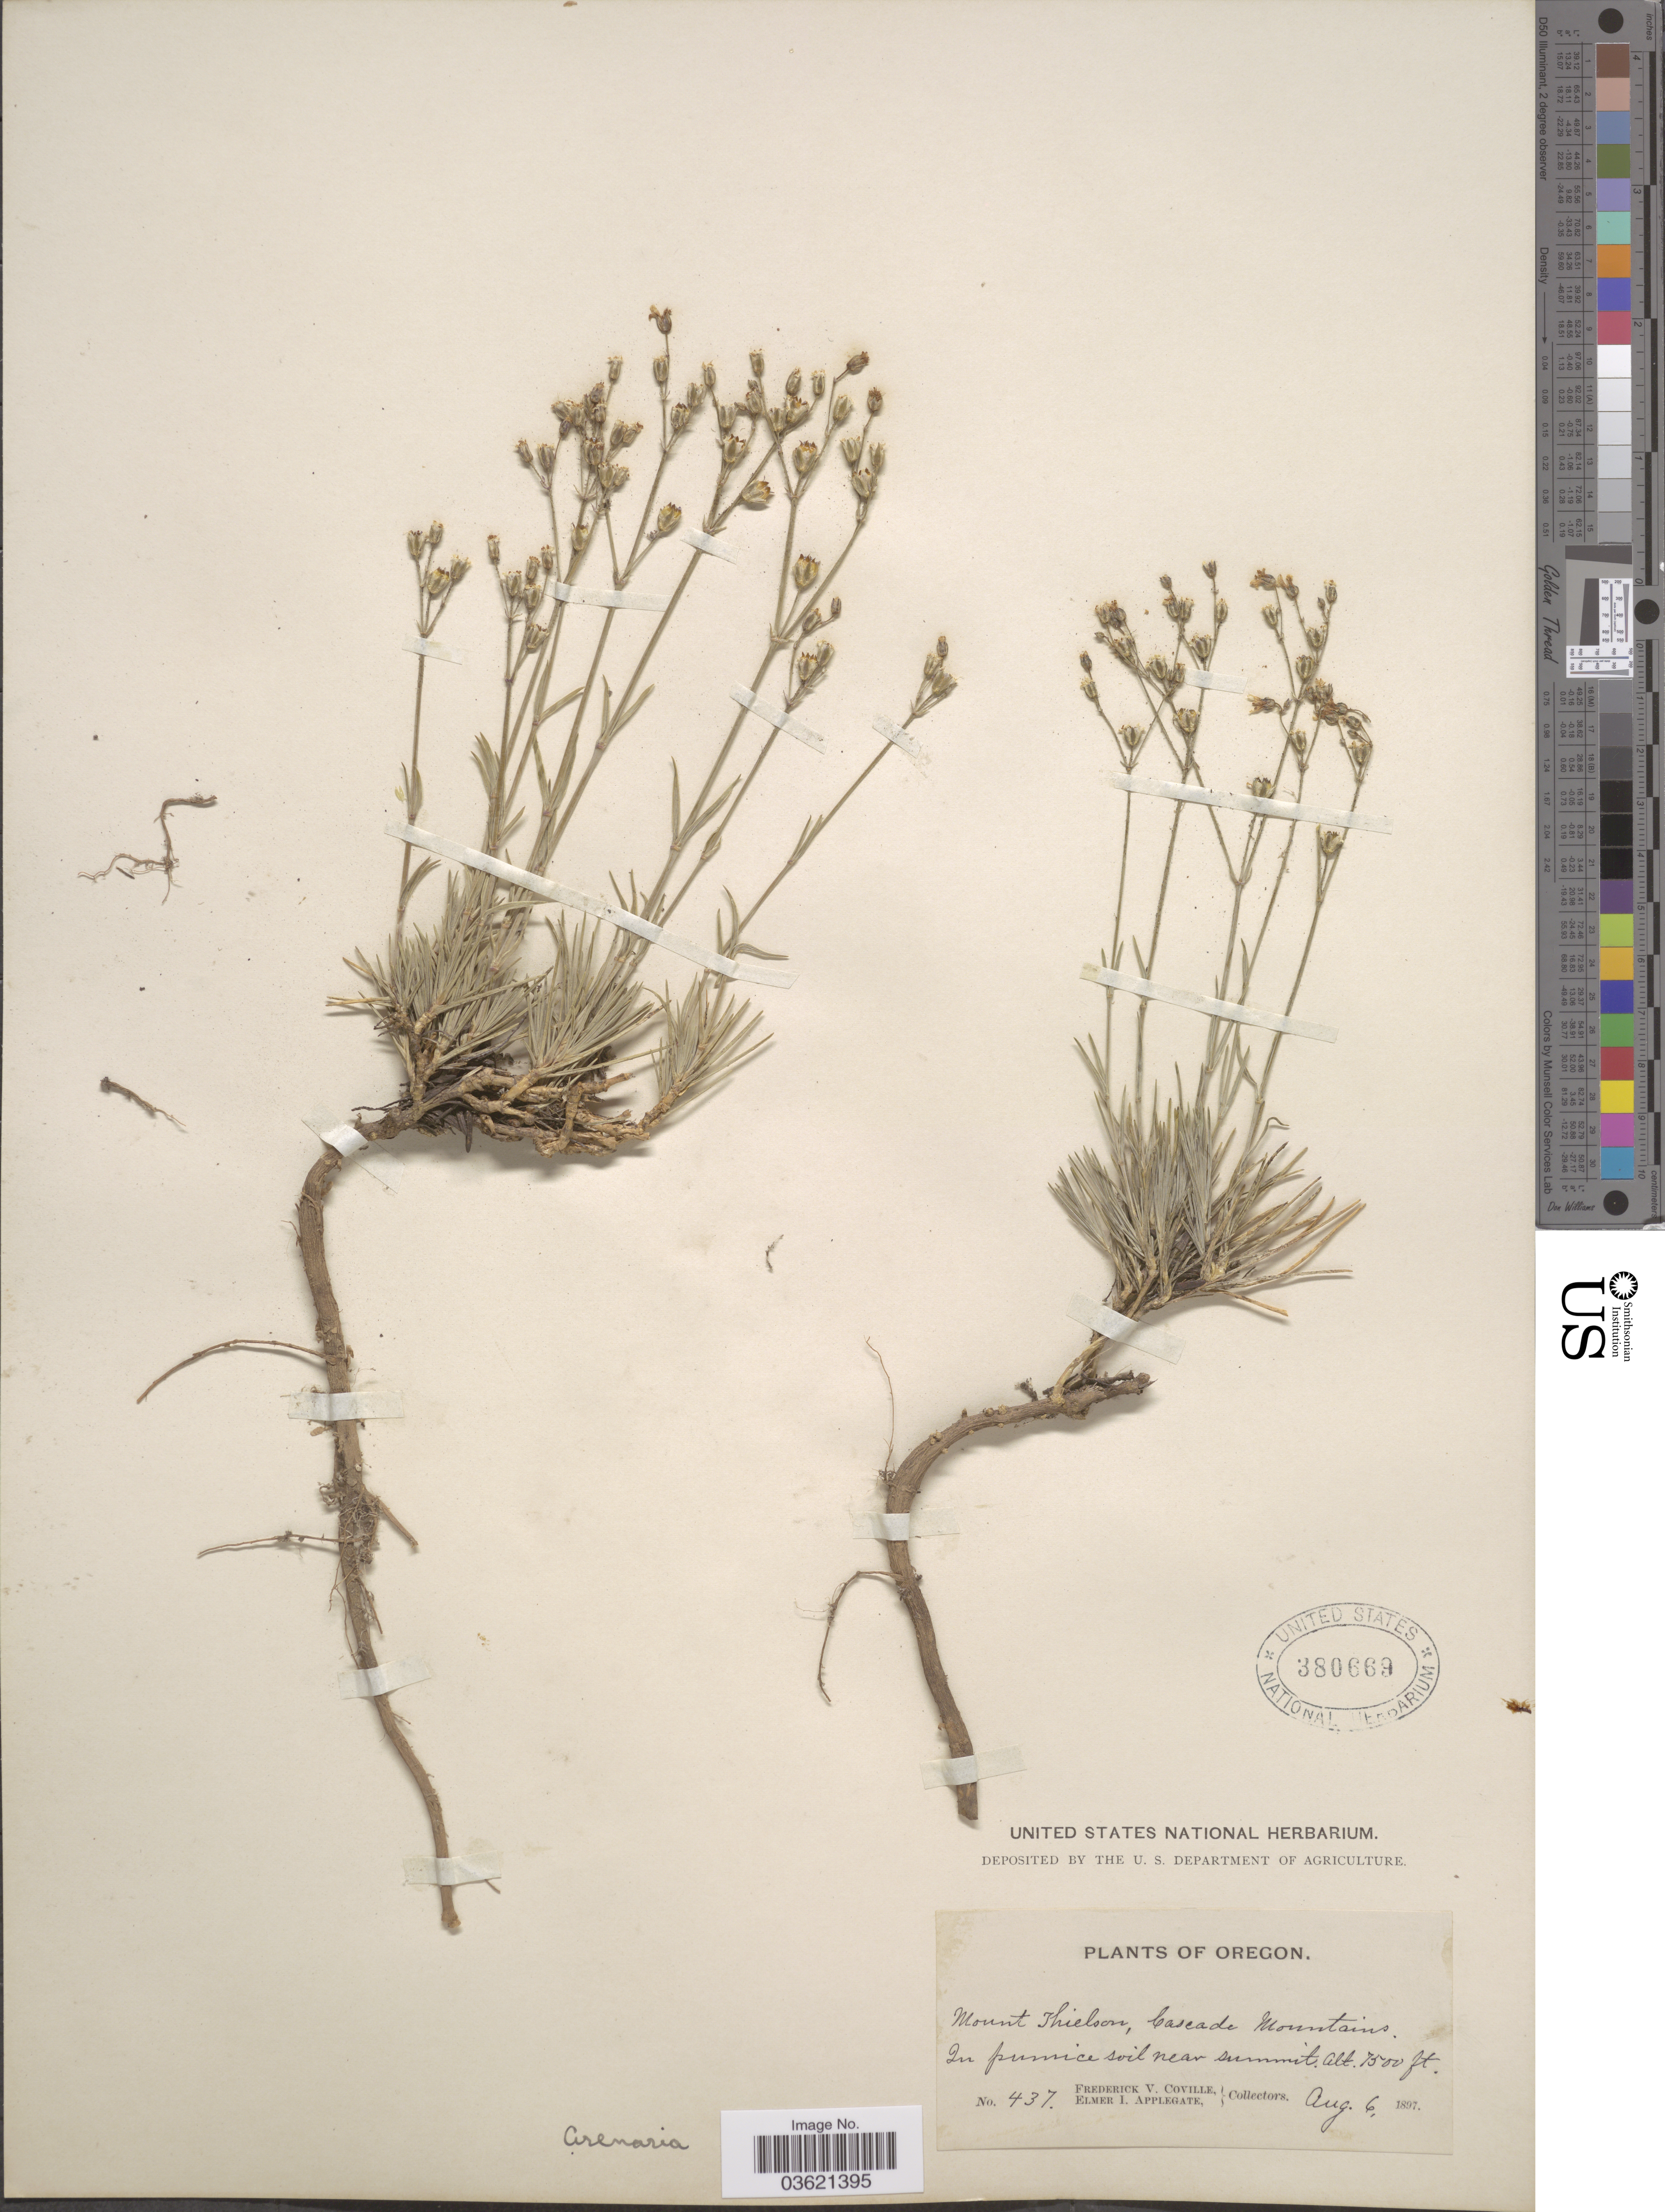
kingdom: Plantae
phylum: Tracheophyta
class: Magnoliopsida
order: Caryophyllales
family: Caryophyllaceae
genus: Arenaria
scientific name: Arenaria sp.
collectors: F. V. Coville & E. I. Applegate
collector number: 437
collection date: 1897-08-06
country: United States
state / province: Oregon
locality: Mount Thielson, Cascade Mountains. In pumice soil near summit.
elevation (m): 2286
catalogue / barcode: US 380669